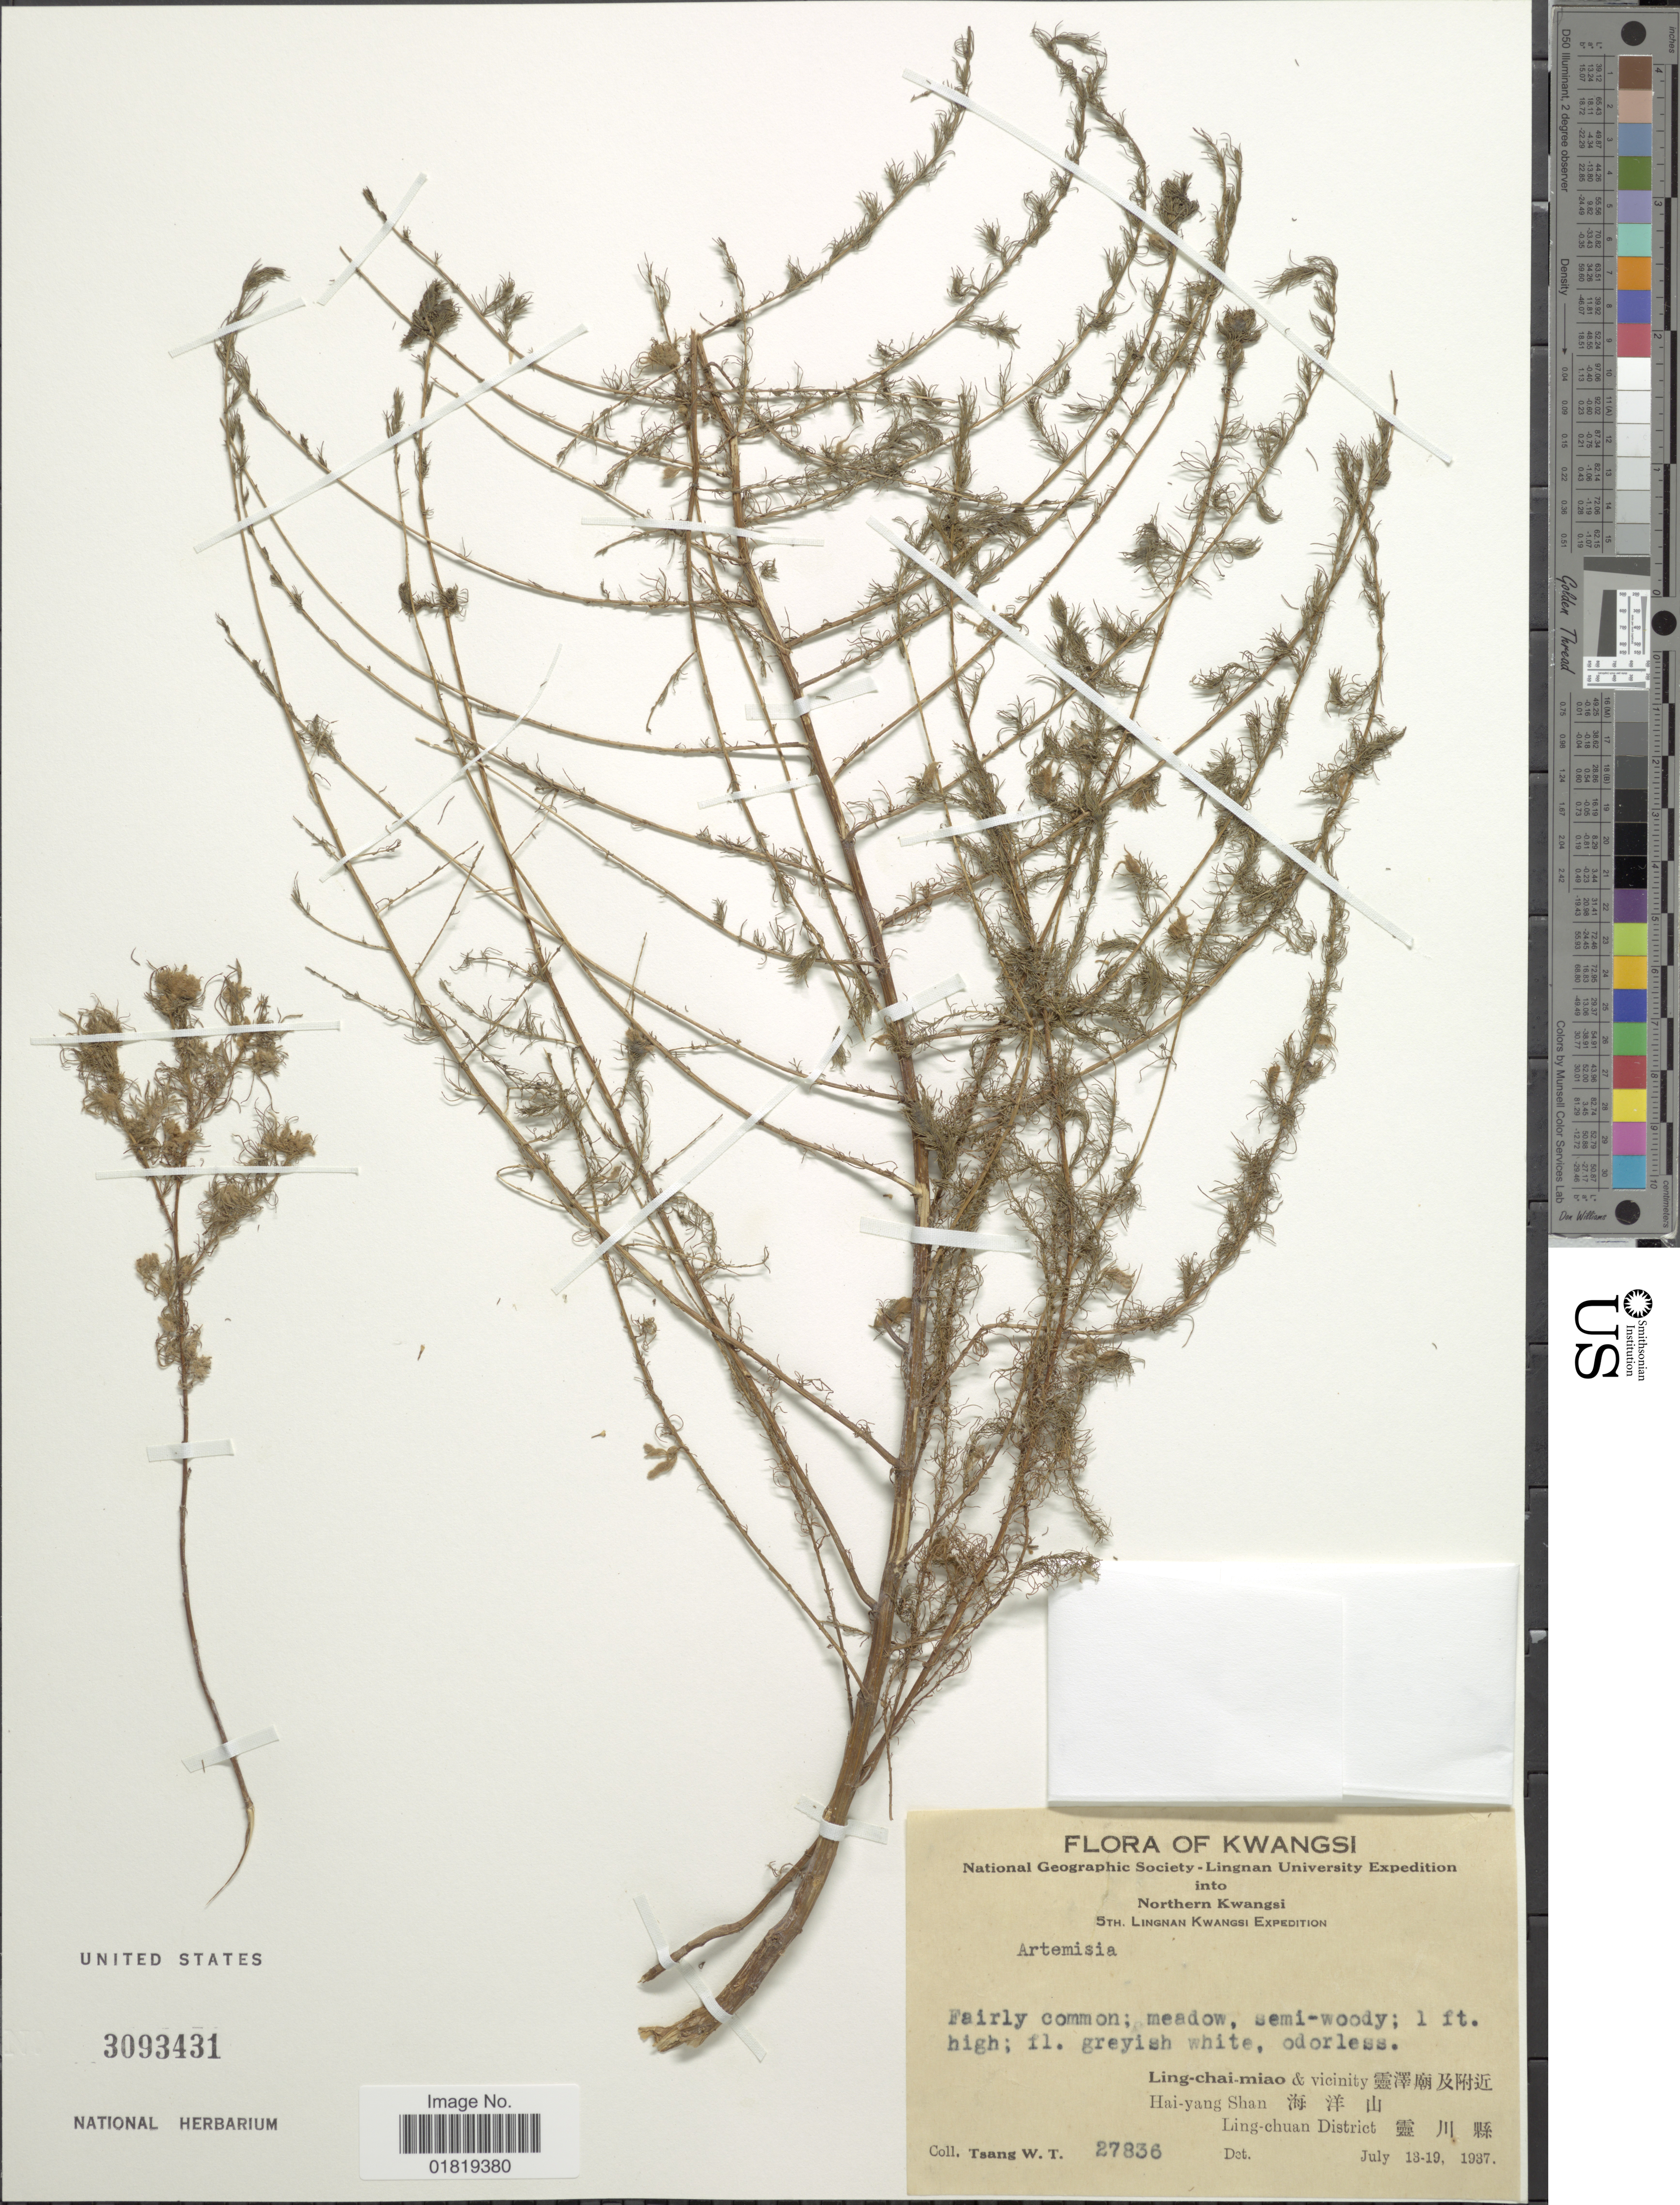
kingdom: Plantae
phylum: Tracheophyta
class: Magnoliopsida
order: Asterales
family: Asteraceae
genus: Artemisia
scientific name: Artemisia sp.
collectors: W. T. Tsang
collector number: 27836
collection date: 1937-07-13/1937-07-19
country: China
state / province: Guangxi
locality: Northern Kwangsi, Ling-chai-miao & vicinity, Hai-yang Shan, Ling-chuan District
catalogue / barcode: US 3093431